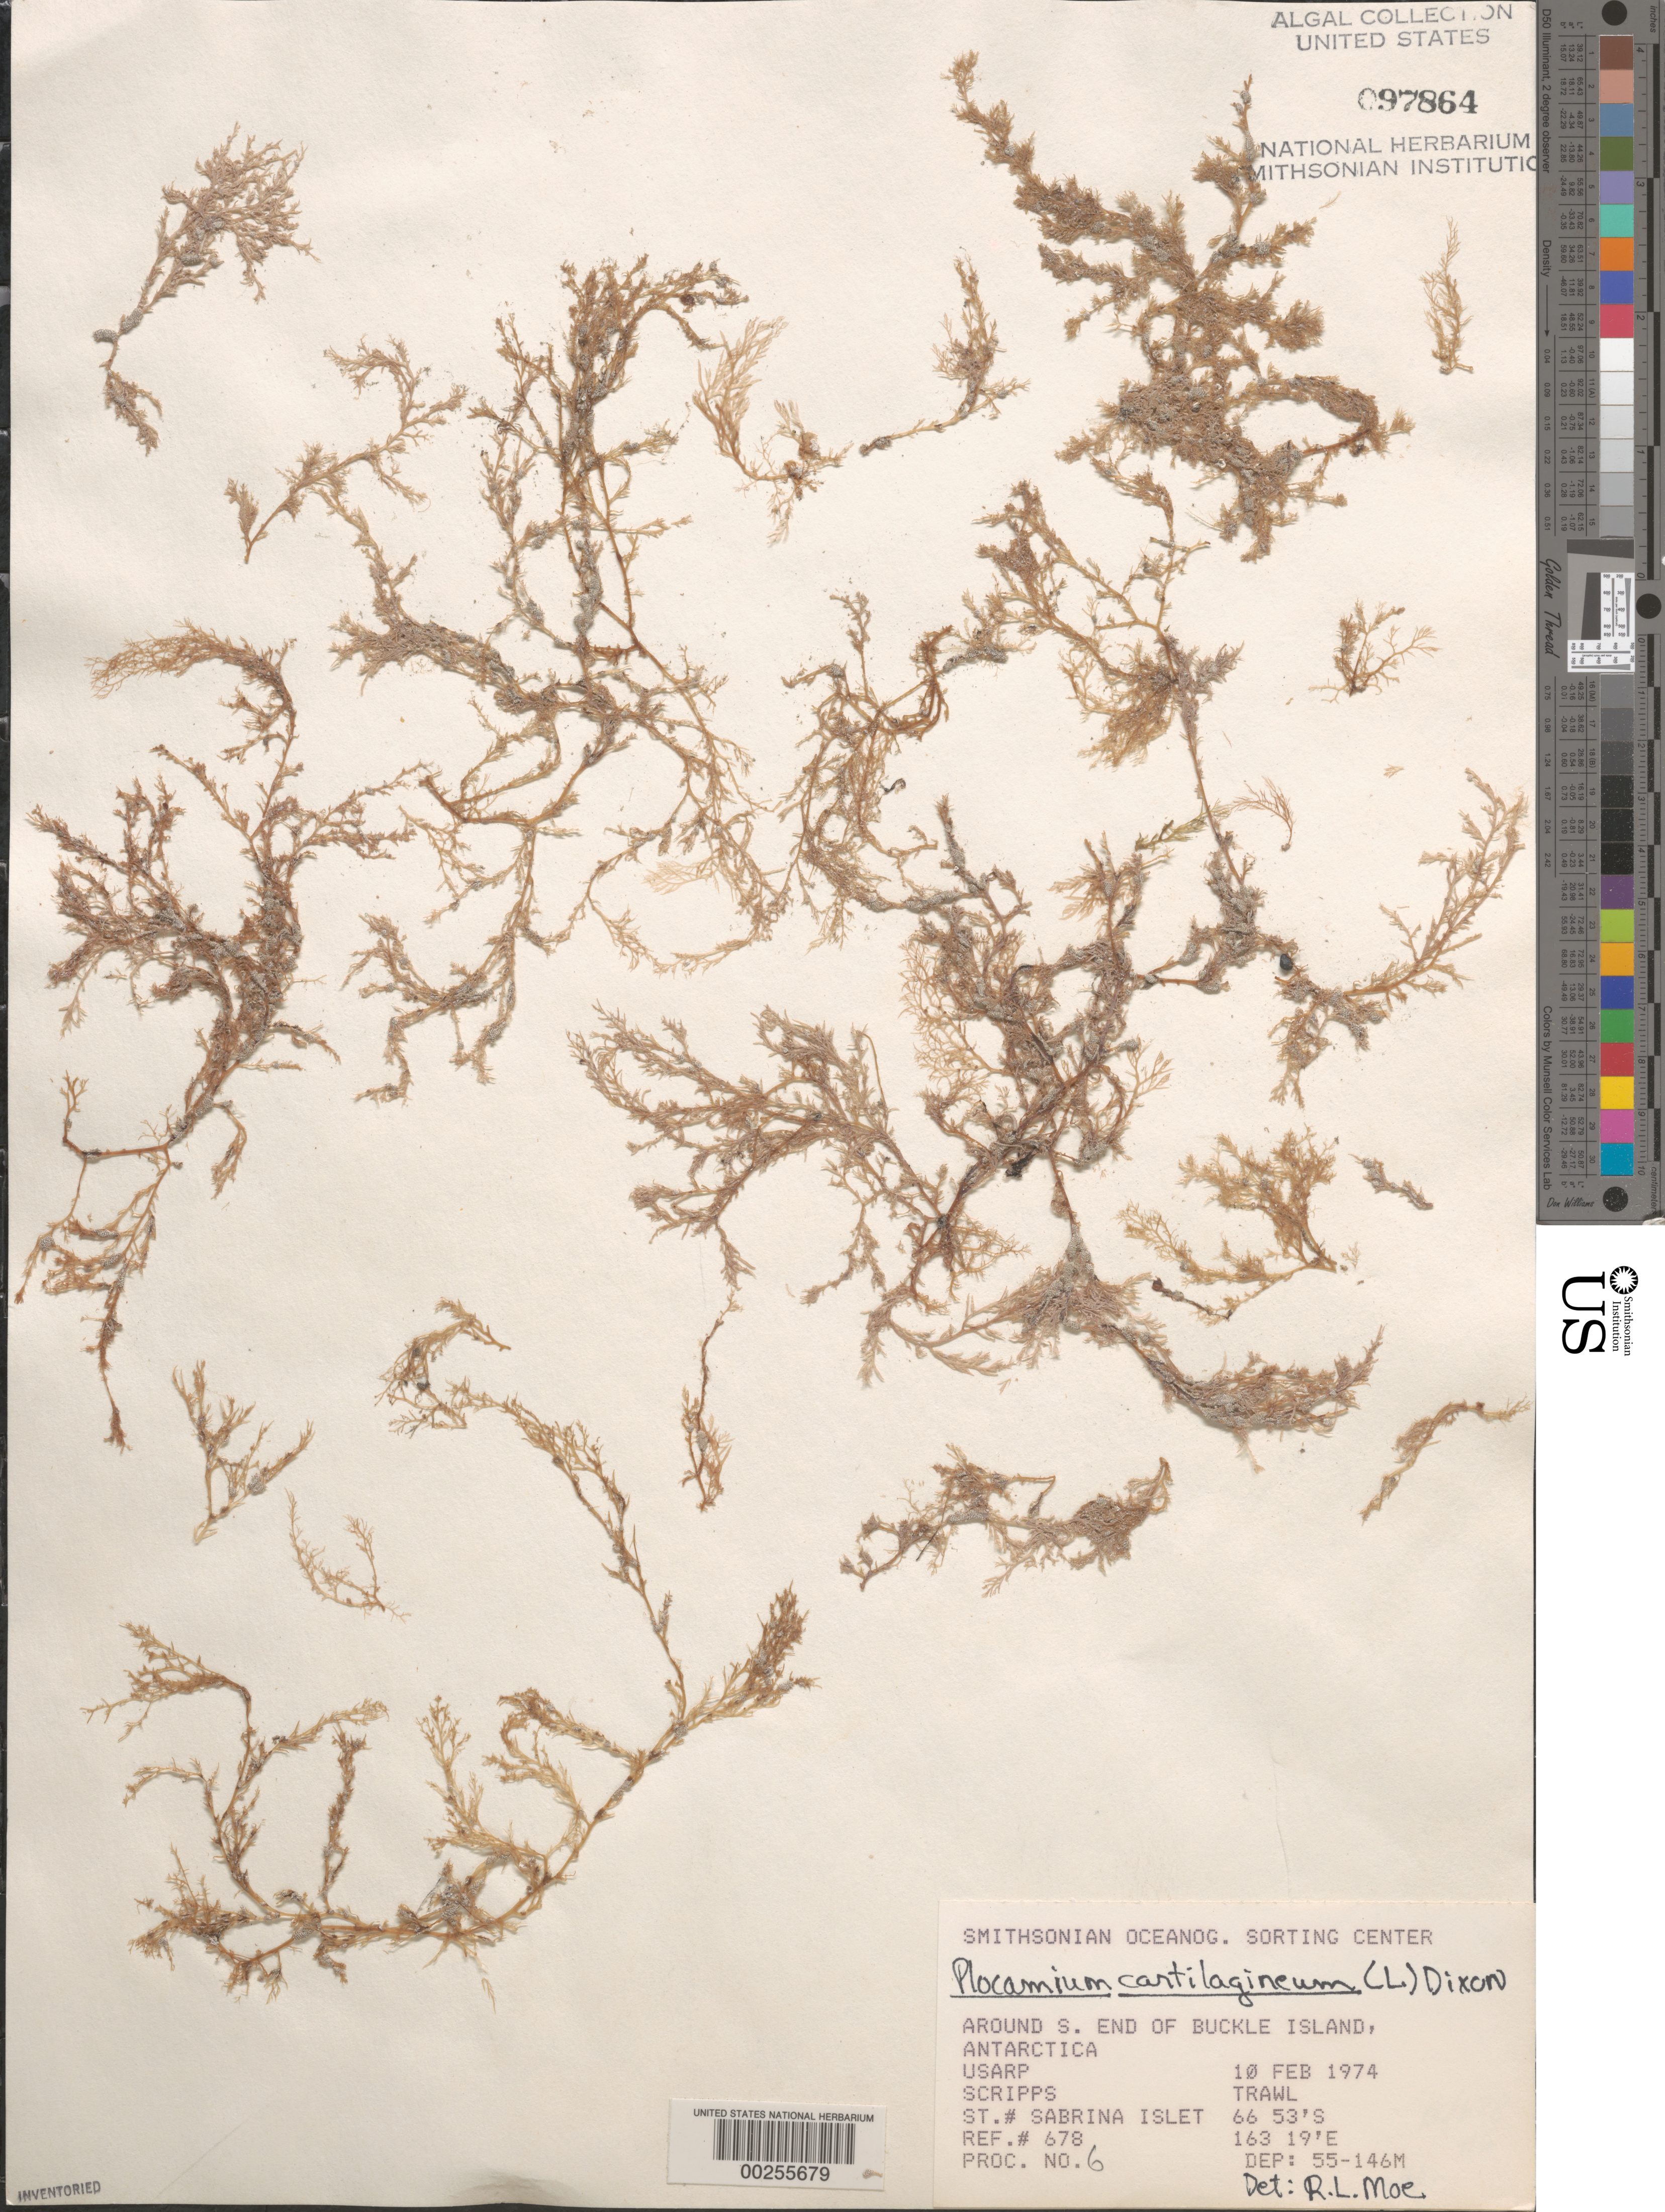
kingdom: Plantae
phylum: Rhodophyta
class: Florideophyceae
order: Plocamiales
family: Plocamiaceae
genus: Plocamium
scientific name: Plocamium cartilagineum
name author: (L.) P.S. Dixon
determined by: Moe, R. L.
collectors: Scripps Institution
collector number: Station Sabrina Islet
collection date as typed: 10 Feb 1974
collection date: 1974-02-10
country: Antarctica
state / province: Ross Dependency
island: Buckle Island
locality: Around south end of island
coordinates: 66 53'S, 163 19'E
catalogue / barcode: US 97864